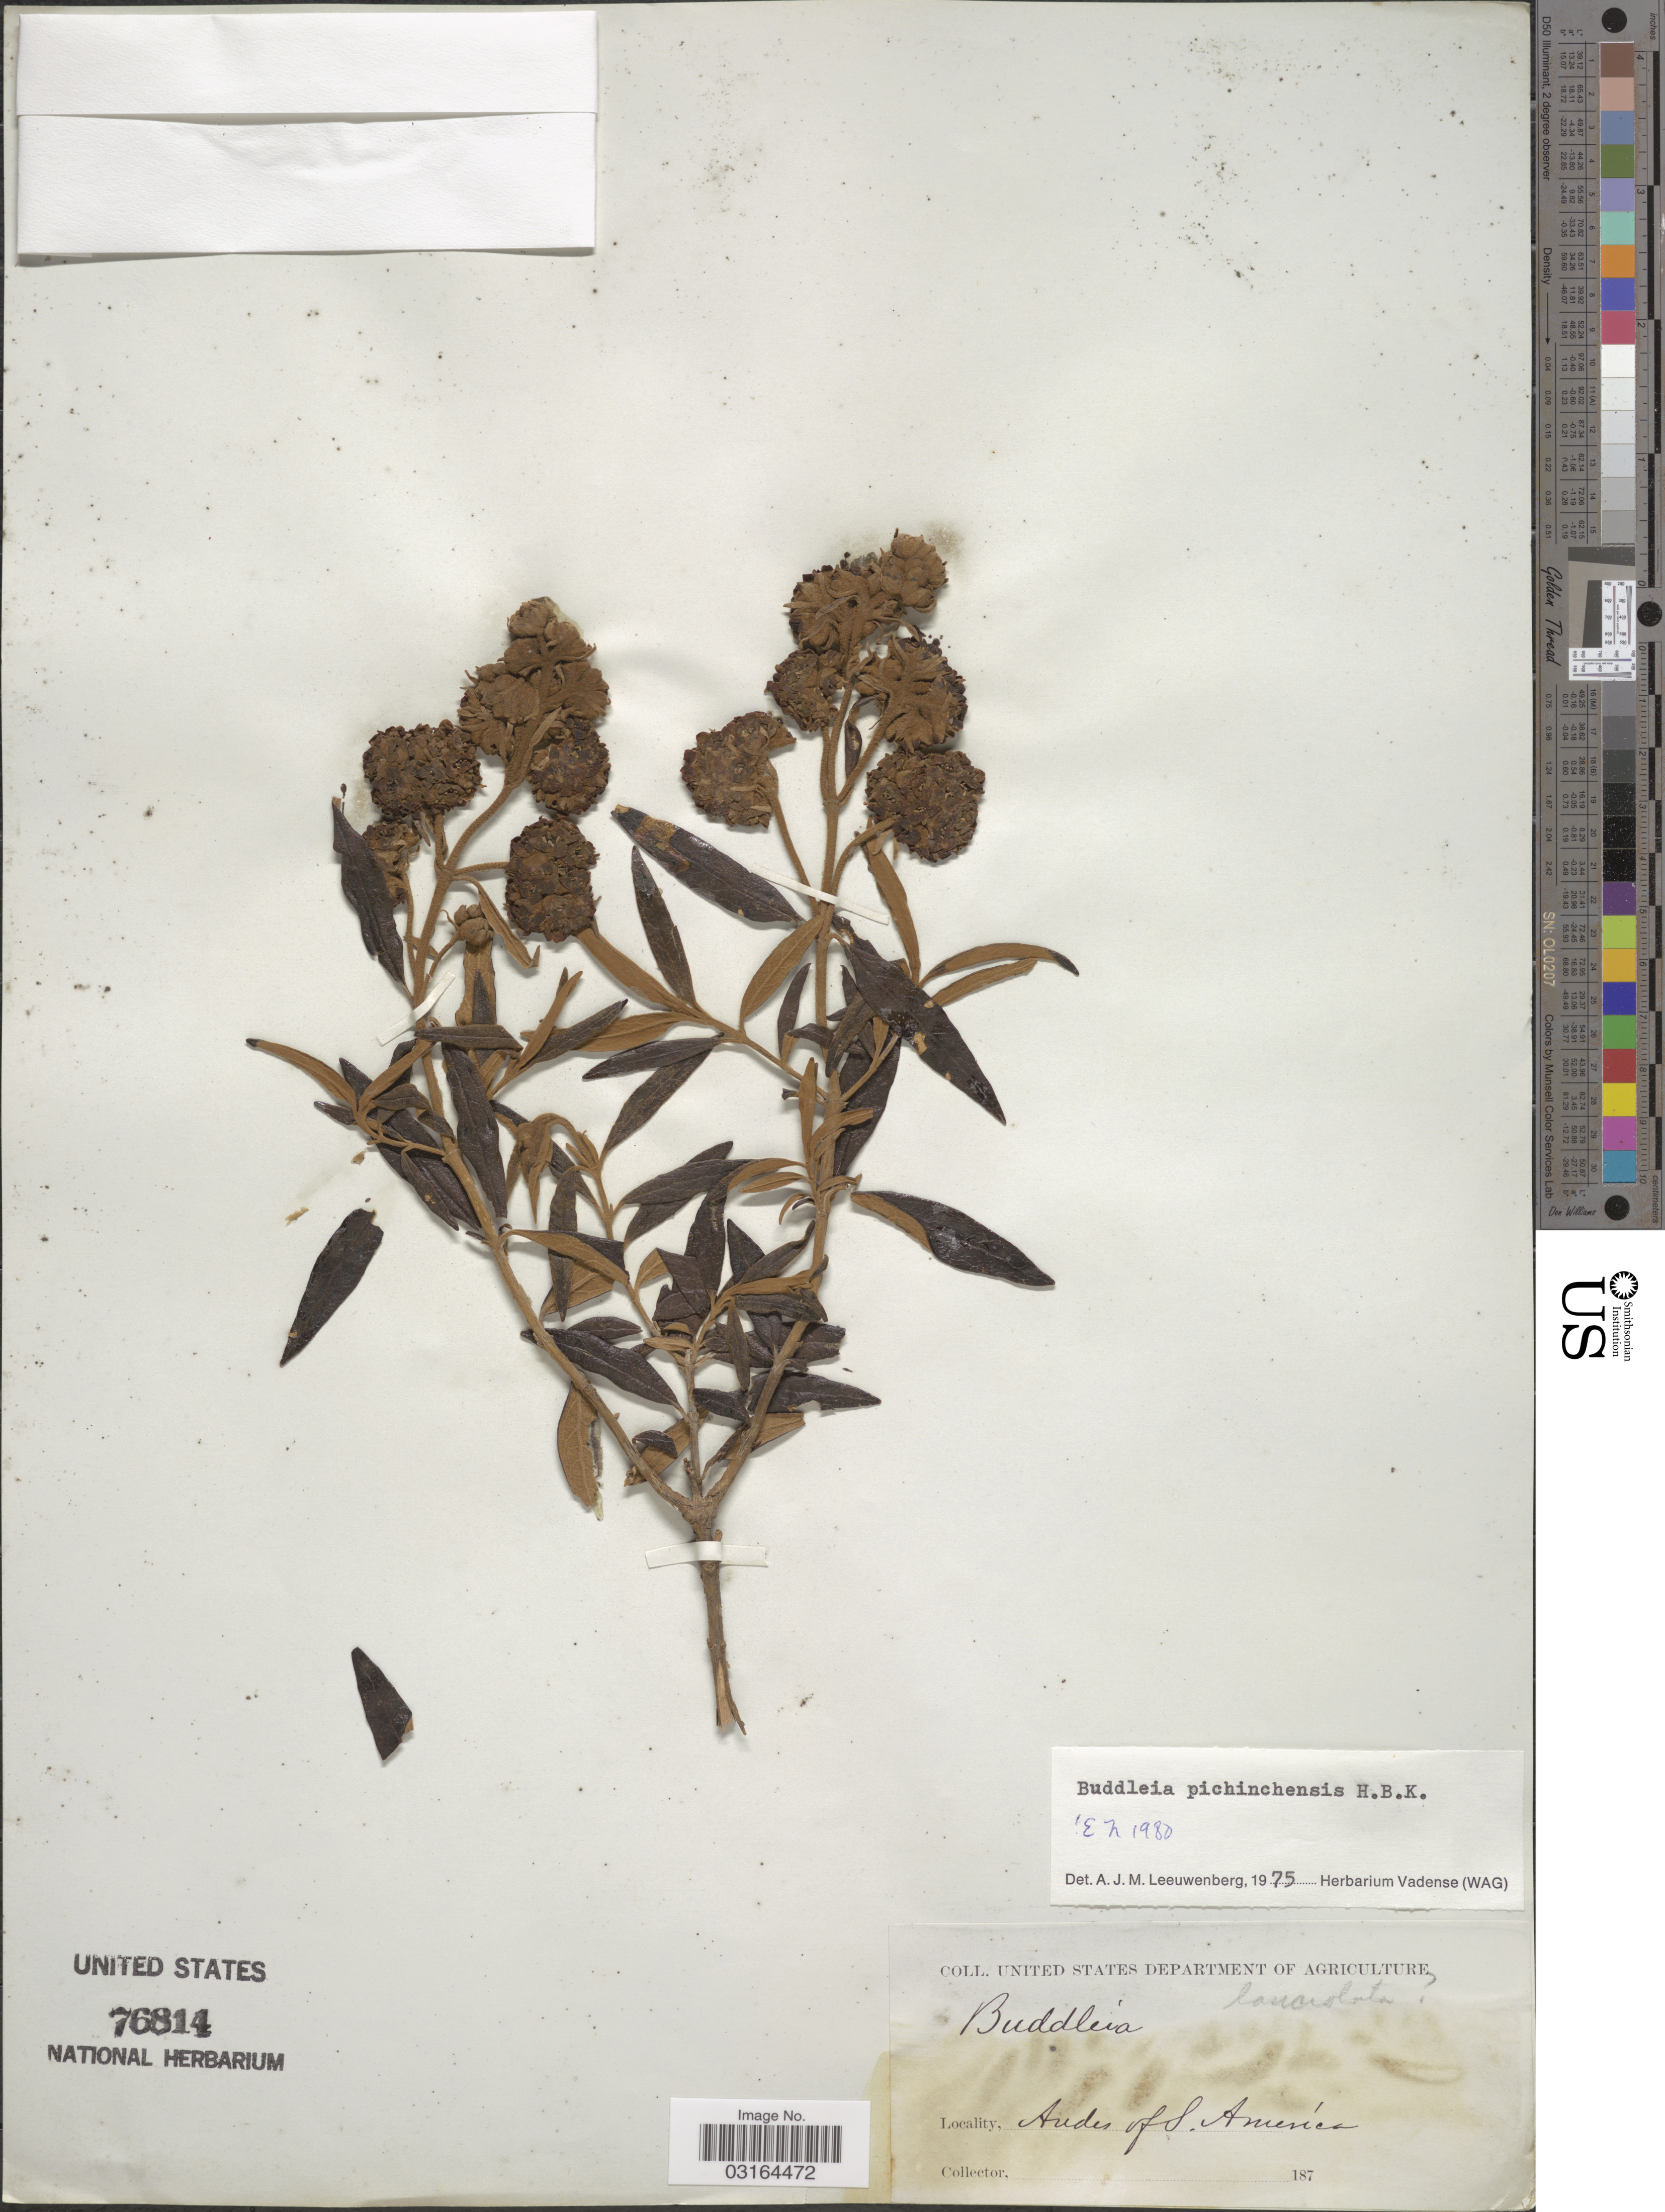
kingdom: Plantae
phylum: Tracheophyta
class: Magnoliopsida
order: Lamiales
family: Scrophulariaceae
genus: Buddleja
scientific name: Buddleja pichinchensis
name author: Kunth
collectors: United States Department of Agriculture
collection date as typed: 187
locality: Andes of S. America.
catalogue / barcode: US 76814